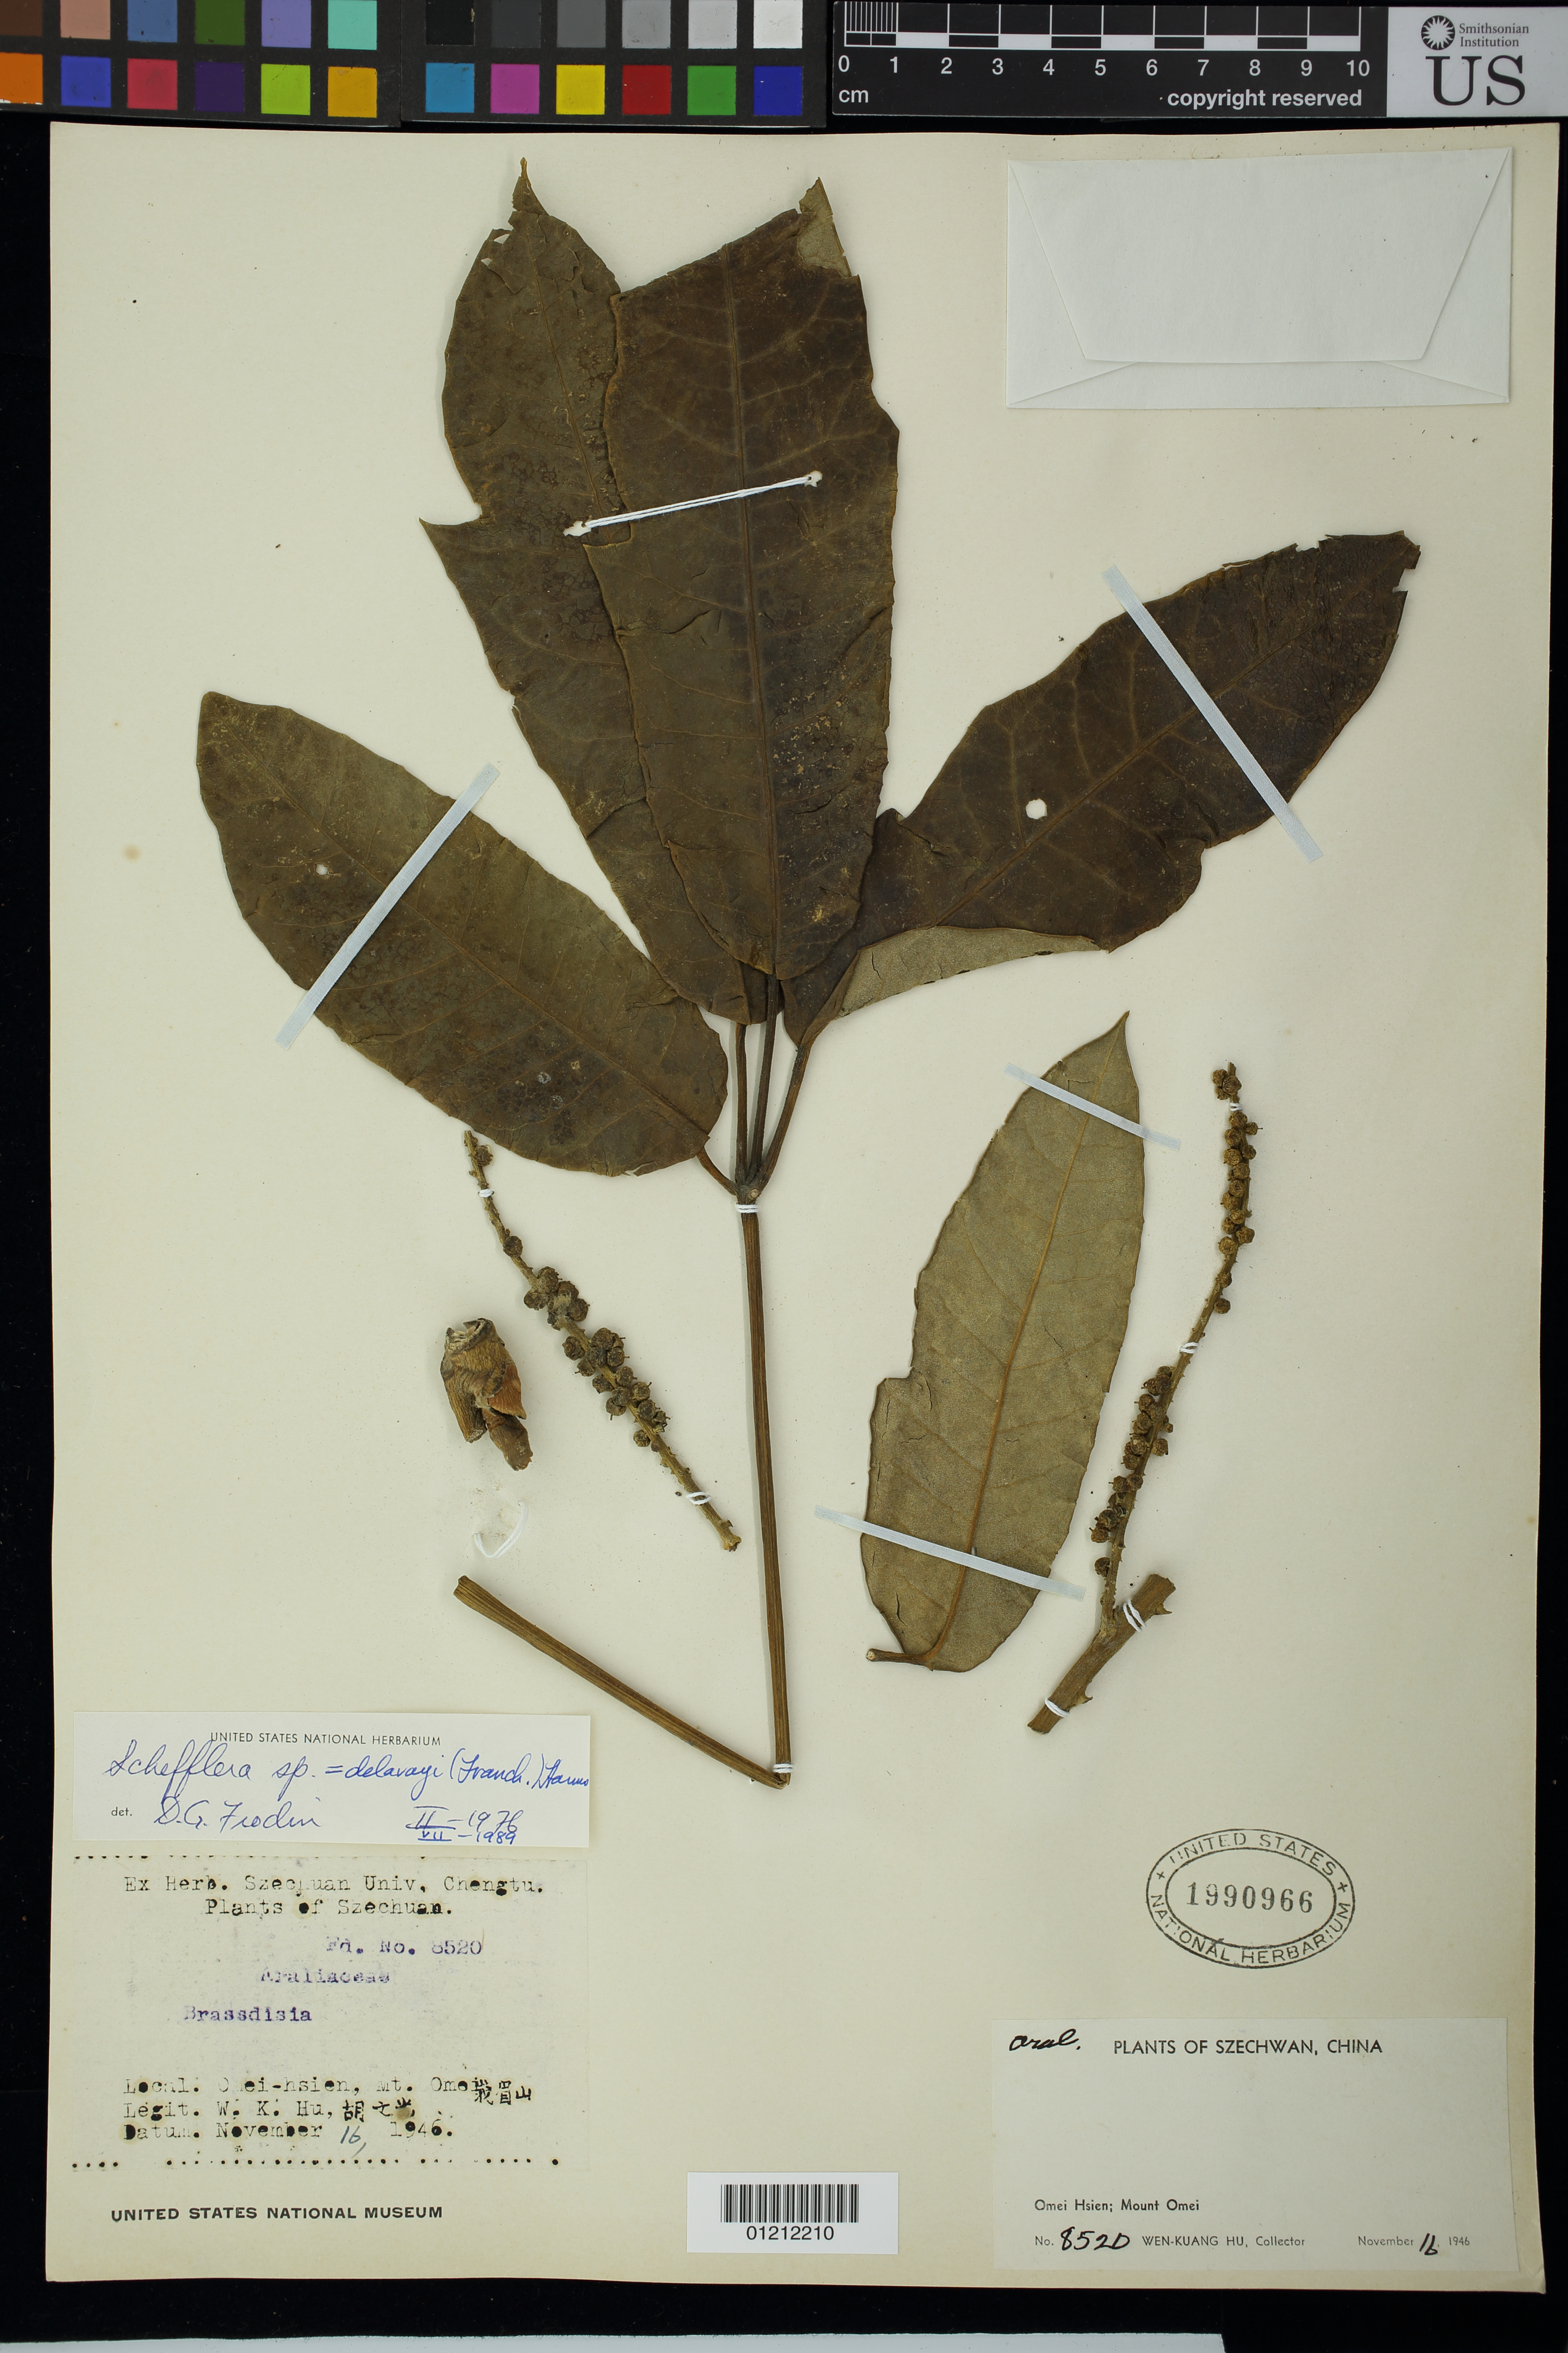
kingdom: Plantae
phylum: Tracheophyta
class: Magnoliopsida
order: Apiales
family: Araliaceae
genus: Schefflera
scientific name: Schefflera delavayi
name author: (Franch.) Harms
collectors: W. K. Hu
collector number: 8520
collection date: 1946-11-16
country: China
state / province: Sichuan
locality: Omei Hsien, Mount Omei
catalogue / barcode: US 1990966